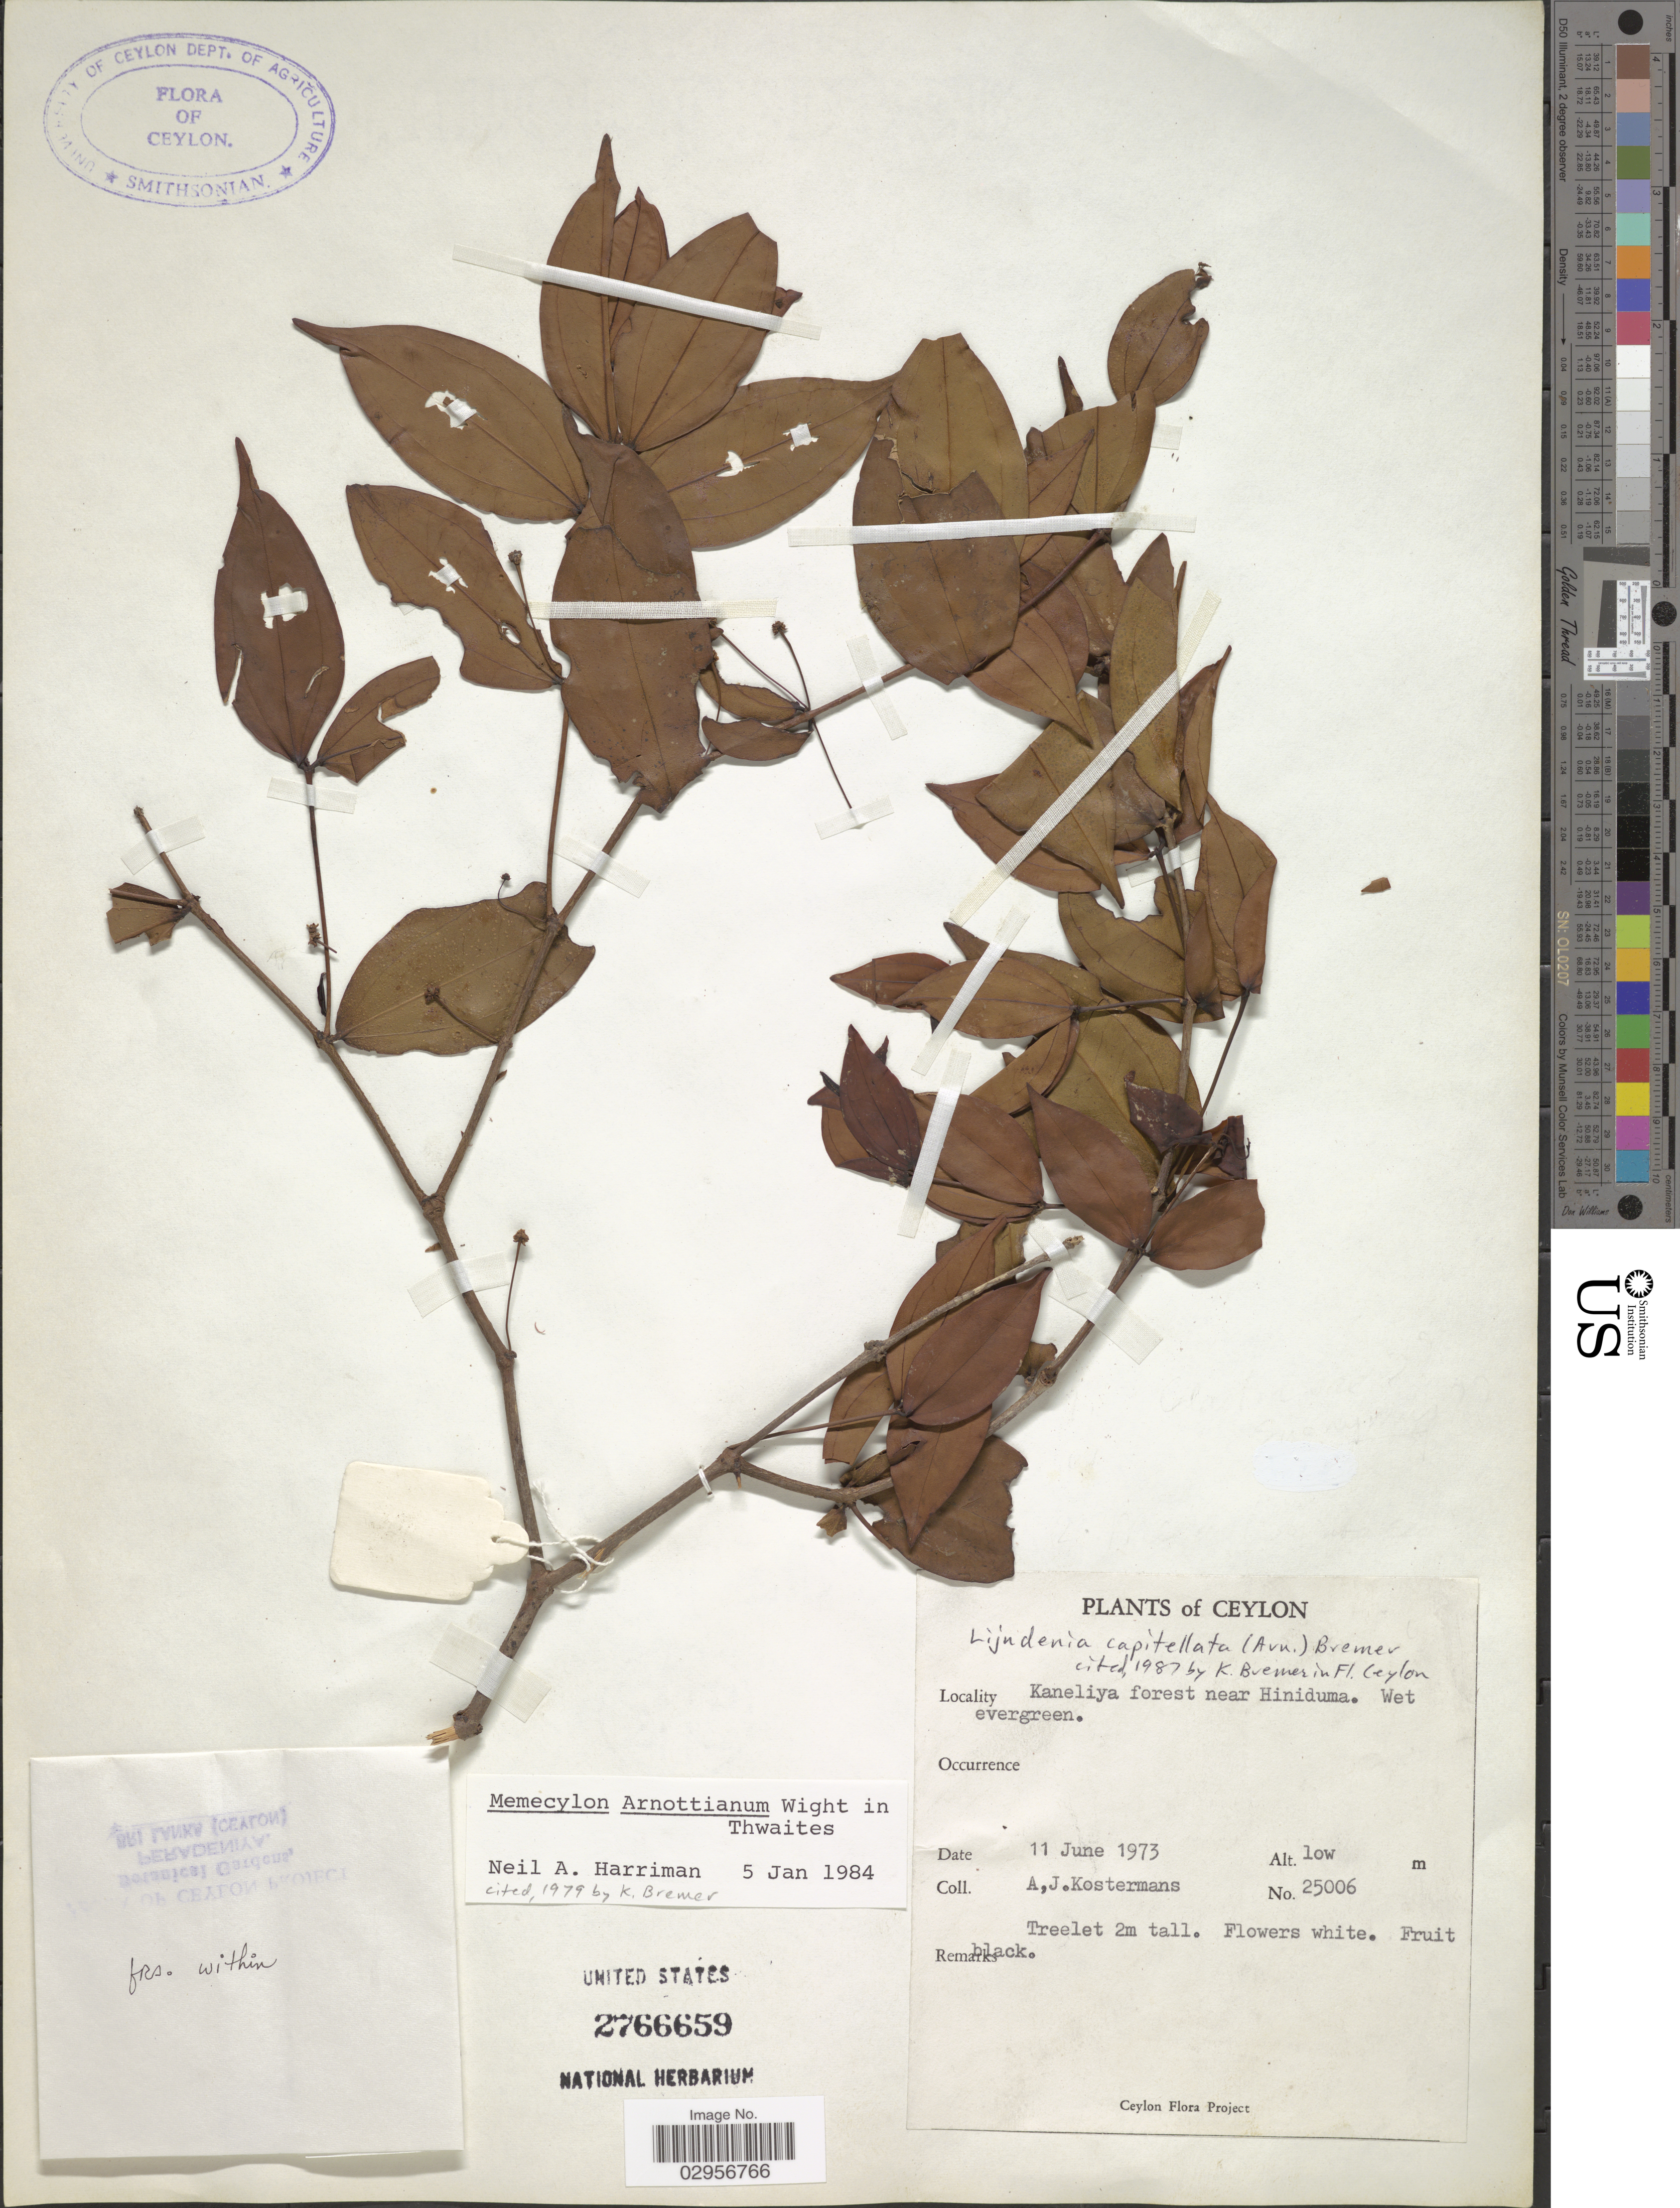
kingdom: Plantae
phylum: Tracheophyta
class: Magnoliopsida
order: Myrtales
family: Melastomataceae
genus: Lijndenia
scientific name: Lijndenia capitellata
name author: K. Bremer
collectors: A. J. G. Kostermans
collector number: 25006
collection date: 1973-06-11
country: Sri Lanka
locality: Ceylon, Kaneliya forest near Hiniduma.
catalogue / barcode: US 2766659